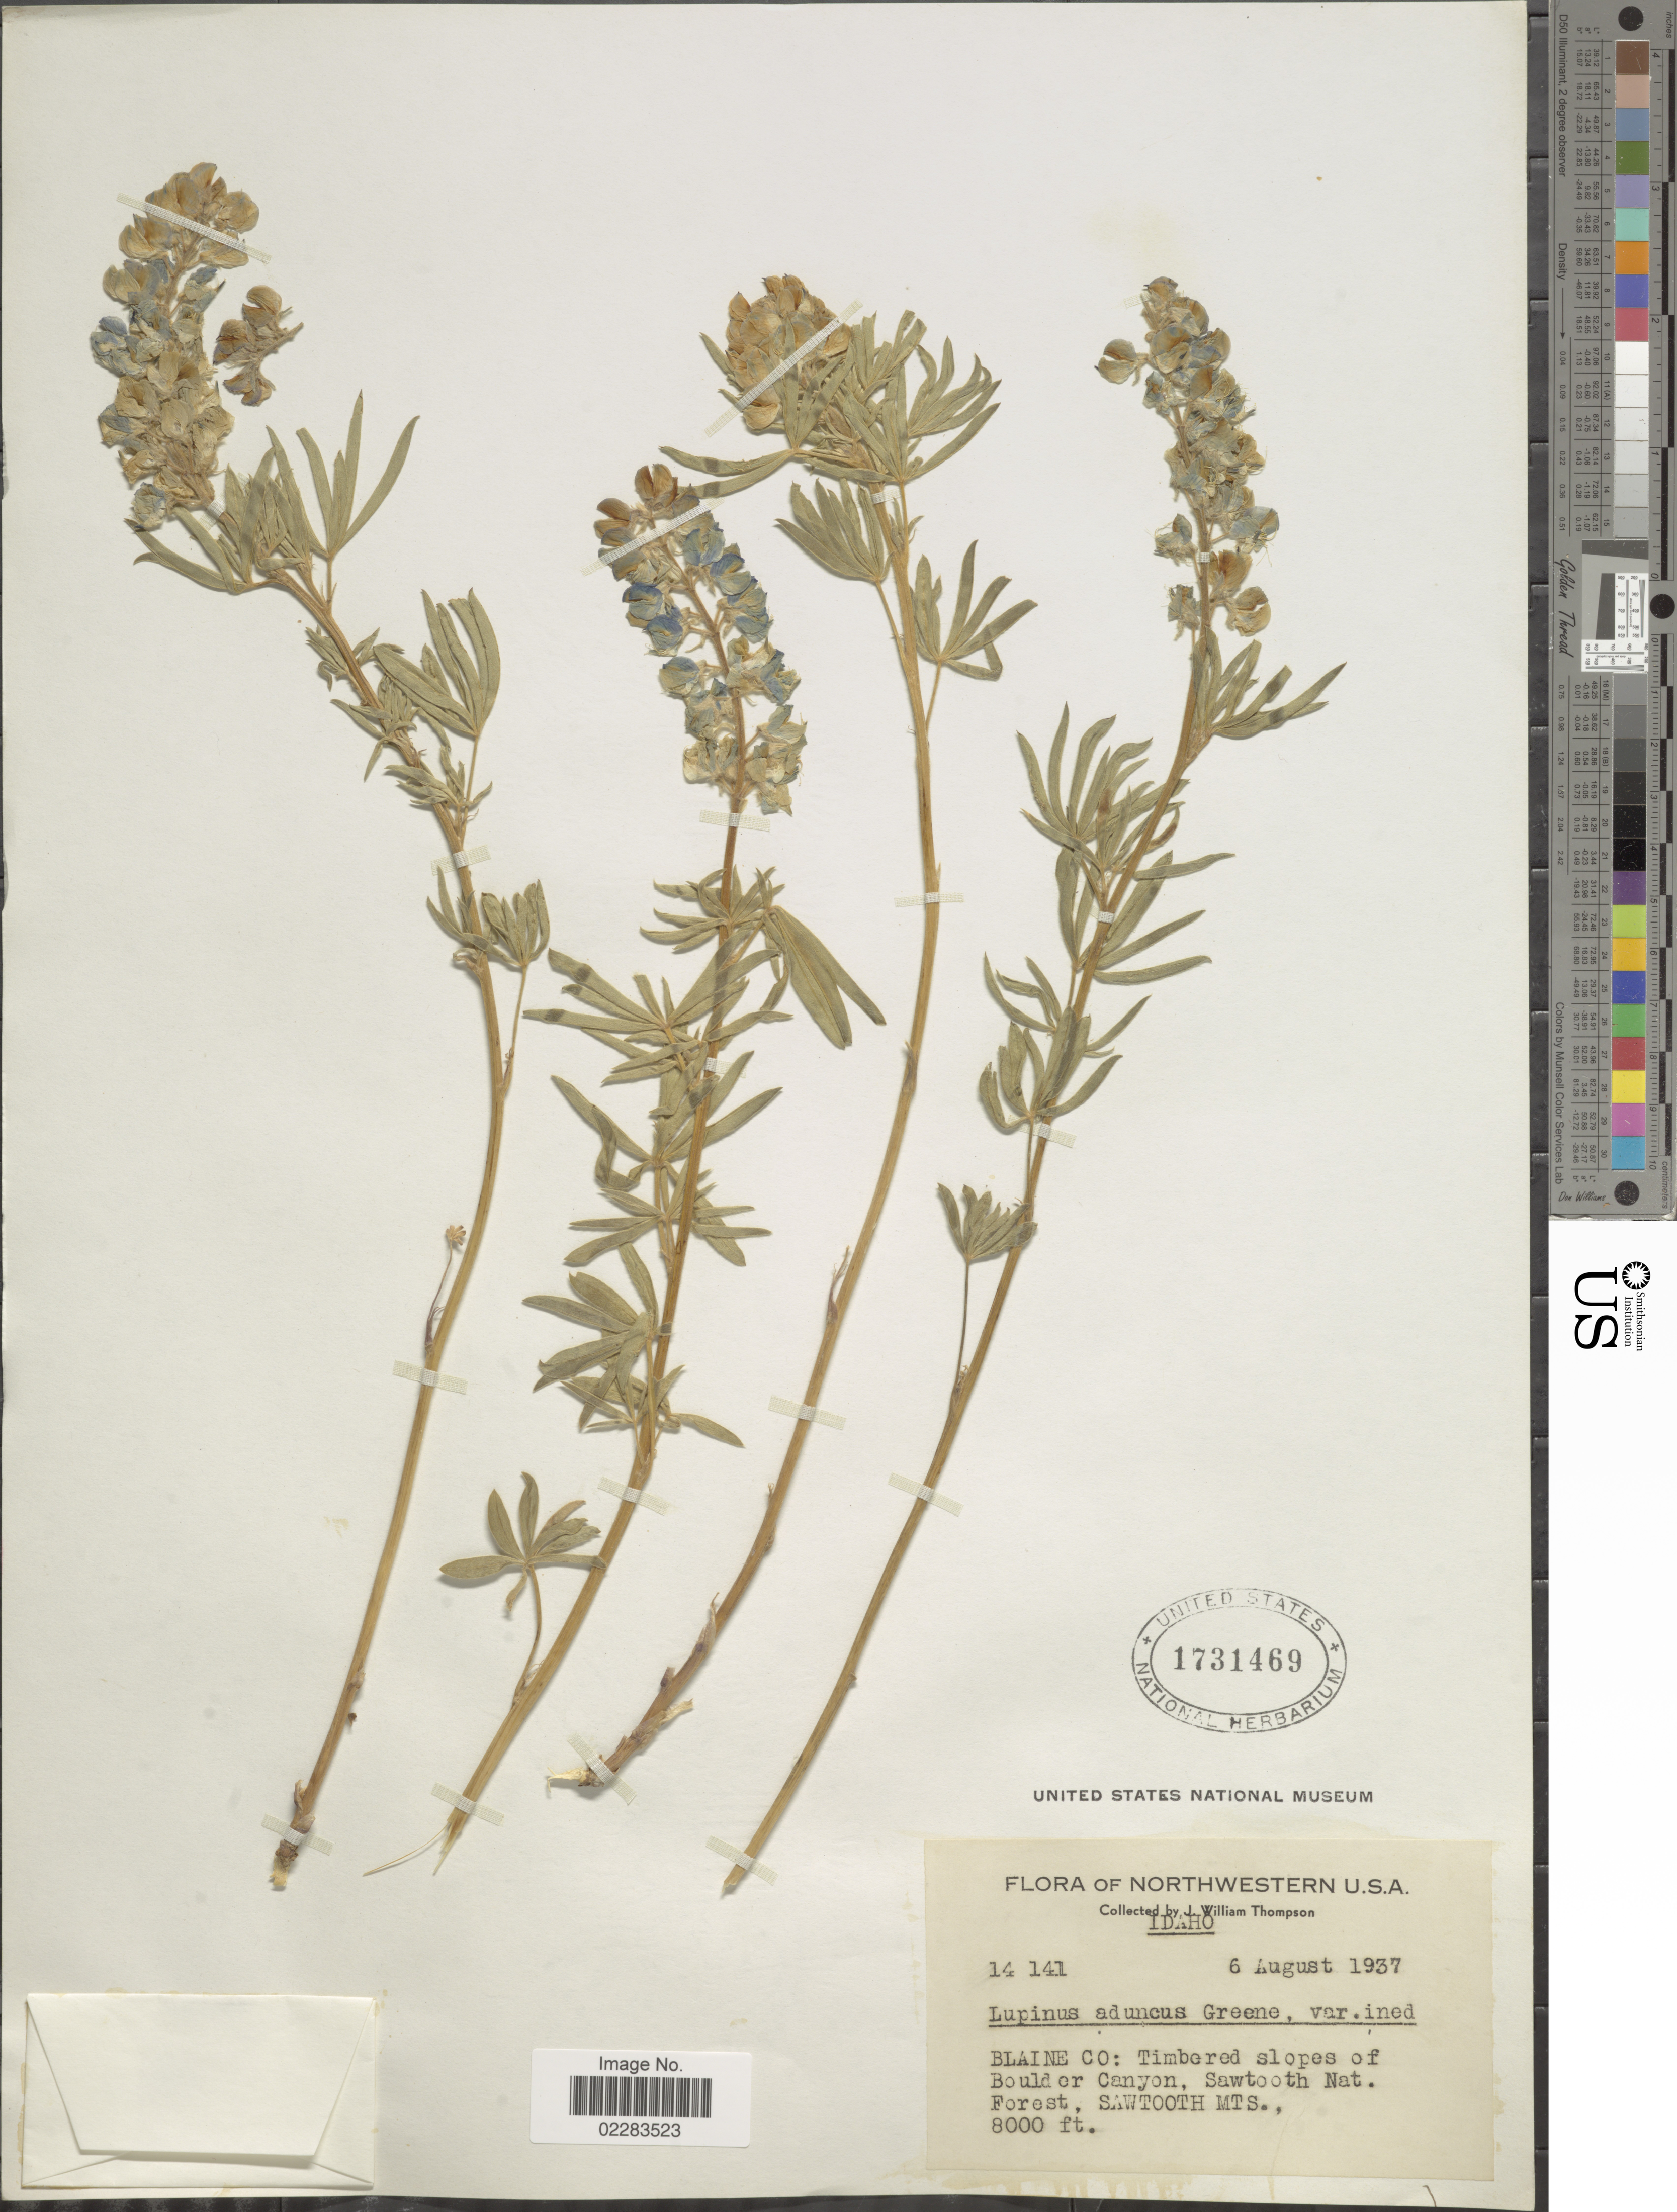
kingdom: Plantae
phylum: Tracheophyta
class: Magnoliopsida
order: Fabales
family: Fabaceae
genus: Lupinus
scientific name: Lupinus aduncus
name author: Greene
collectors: J. W. Thompson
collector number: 14141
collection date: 1937-08-06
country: United States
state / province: Idaho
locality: Northwestern U.S.A. Blaine Co.: Timbered slopes of Boulder Canyon, Sawtooth Nat. Forest, Sawtooth Mts.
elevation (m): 2438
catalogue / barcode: US 1731469